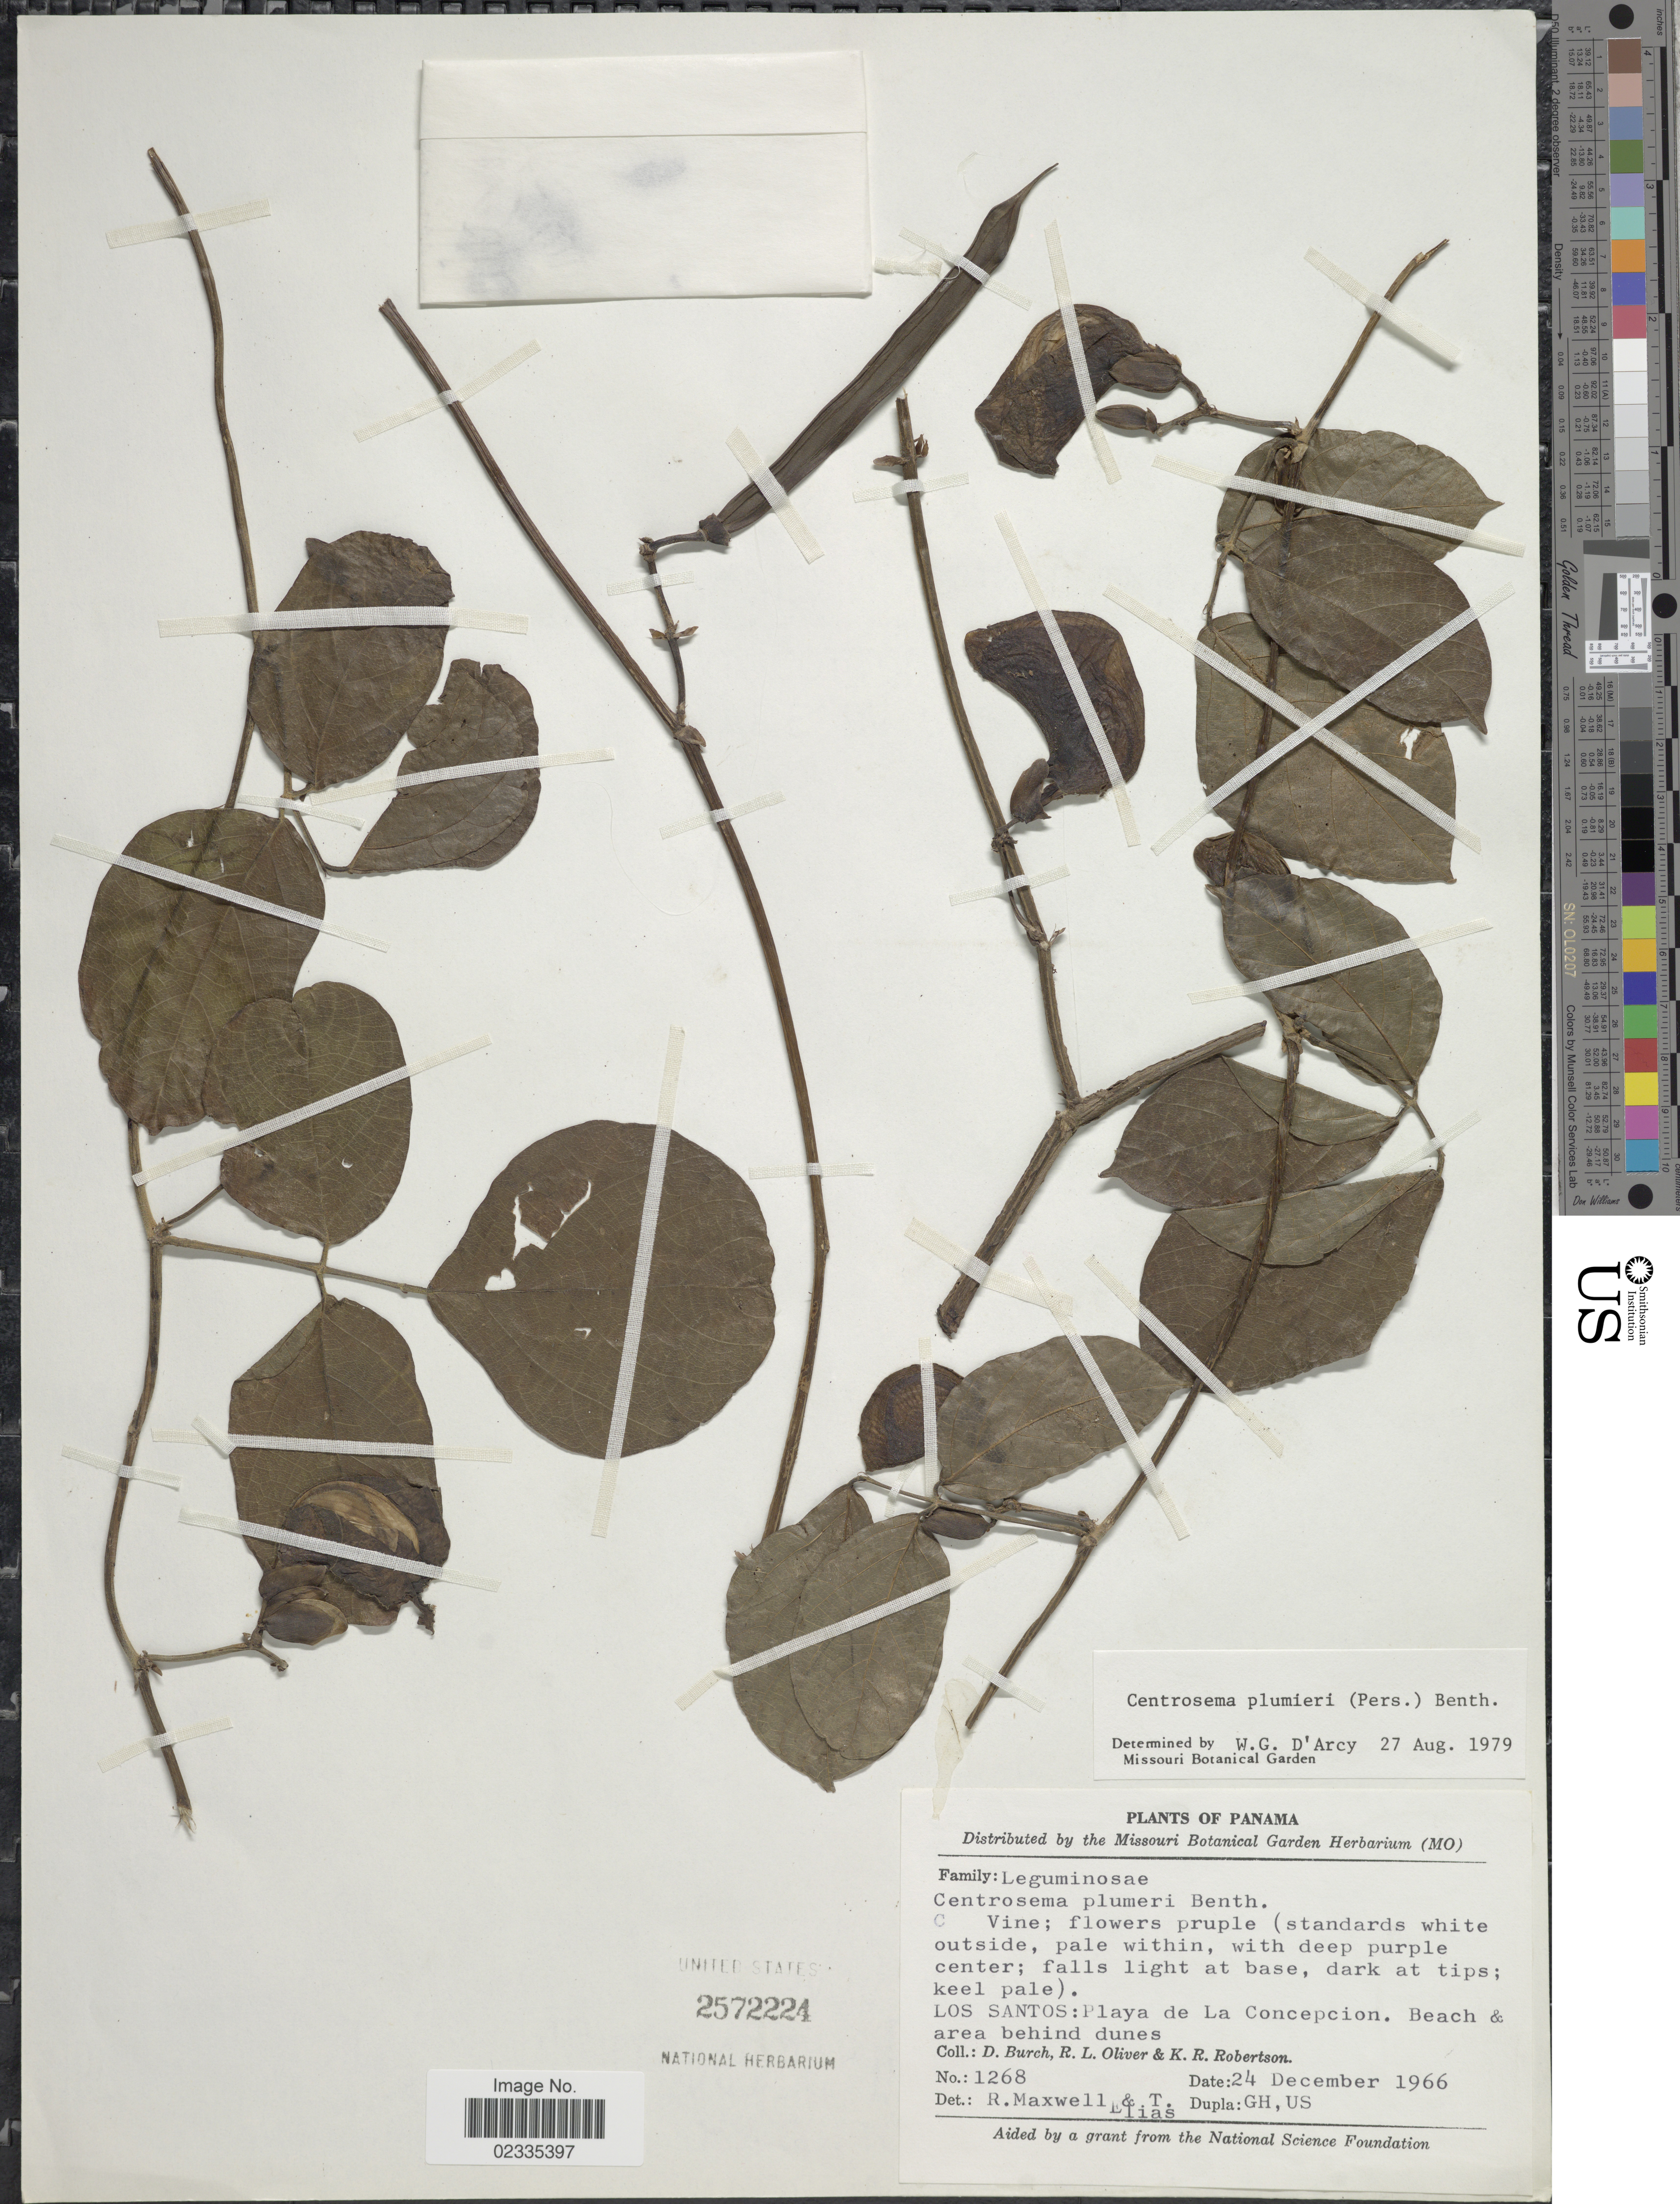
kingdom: Plantae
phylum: Tracheophyta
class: Magnoliopsida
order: Fabales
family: Fabaceae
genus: Centrosema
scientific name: Centrosema plumieri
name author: (Turpin ex Pers.) Benth.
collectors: D. Burch, R. Oliver & K. Robertson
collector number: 1268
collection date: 1966-12-24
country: Panama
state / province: Los Santos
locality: Los Santos: Playa de La Concepcion. Beach & area behind dunes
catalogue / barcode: US 2572224